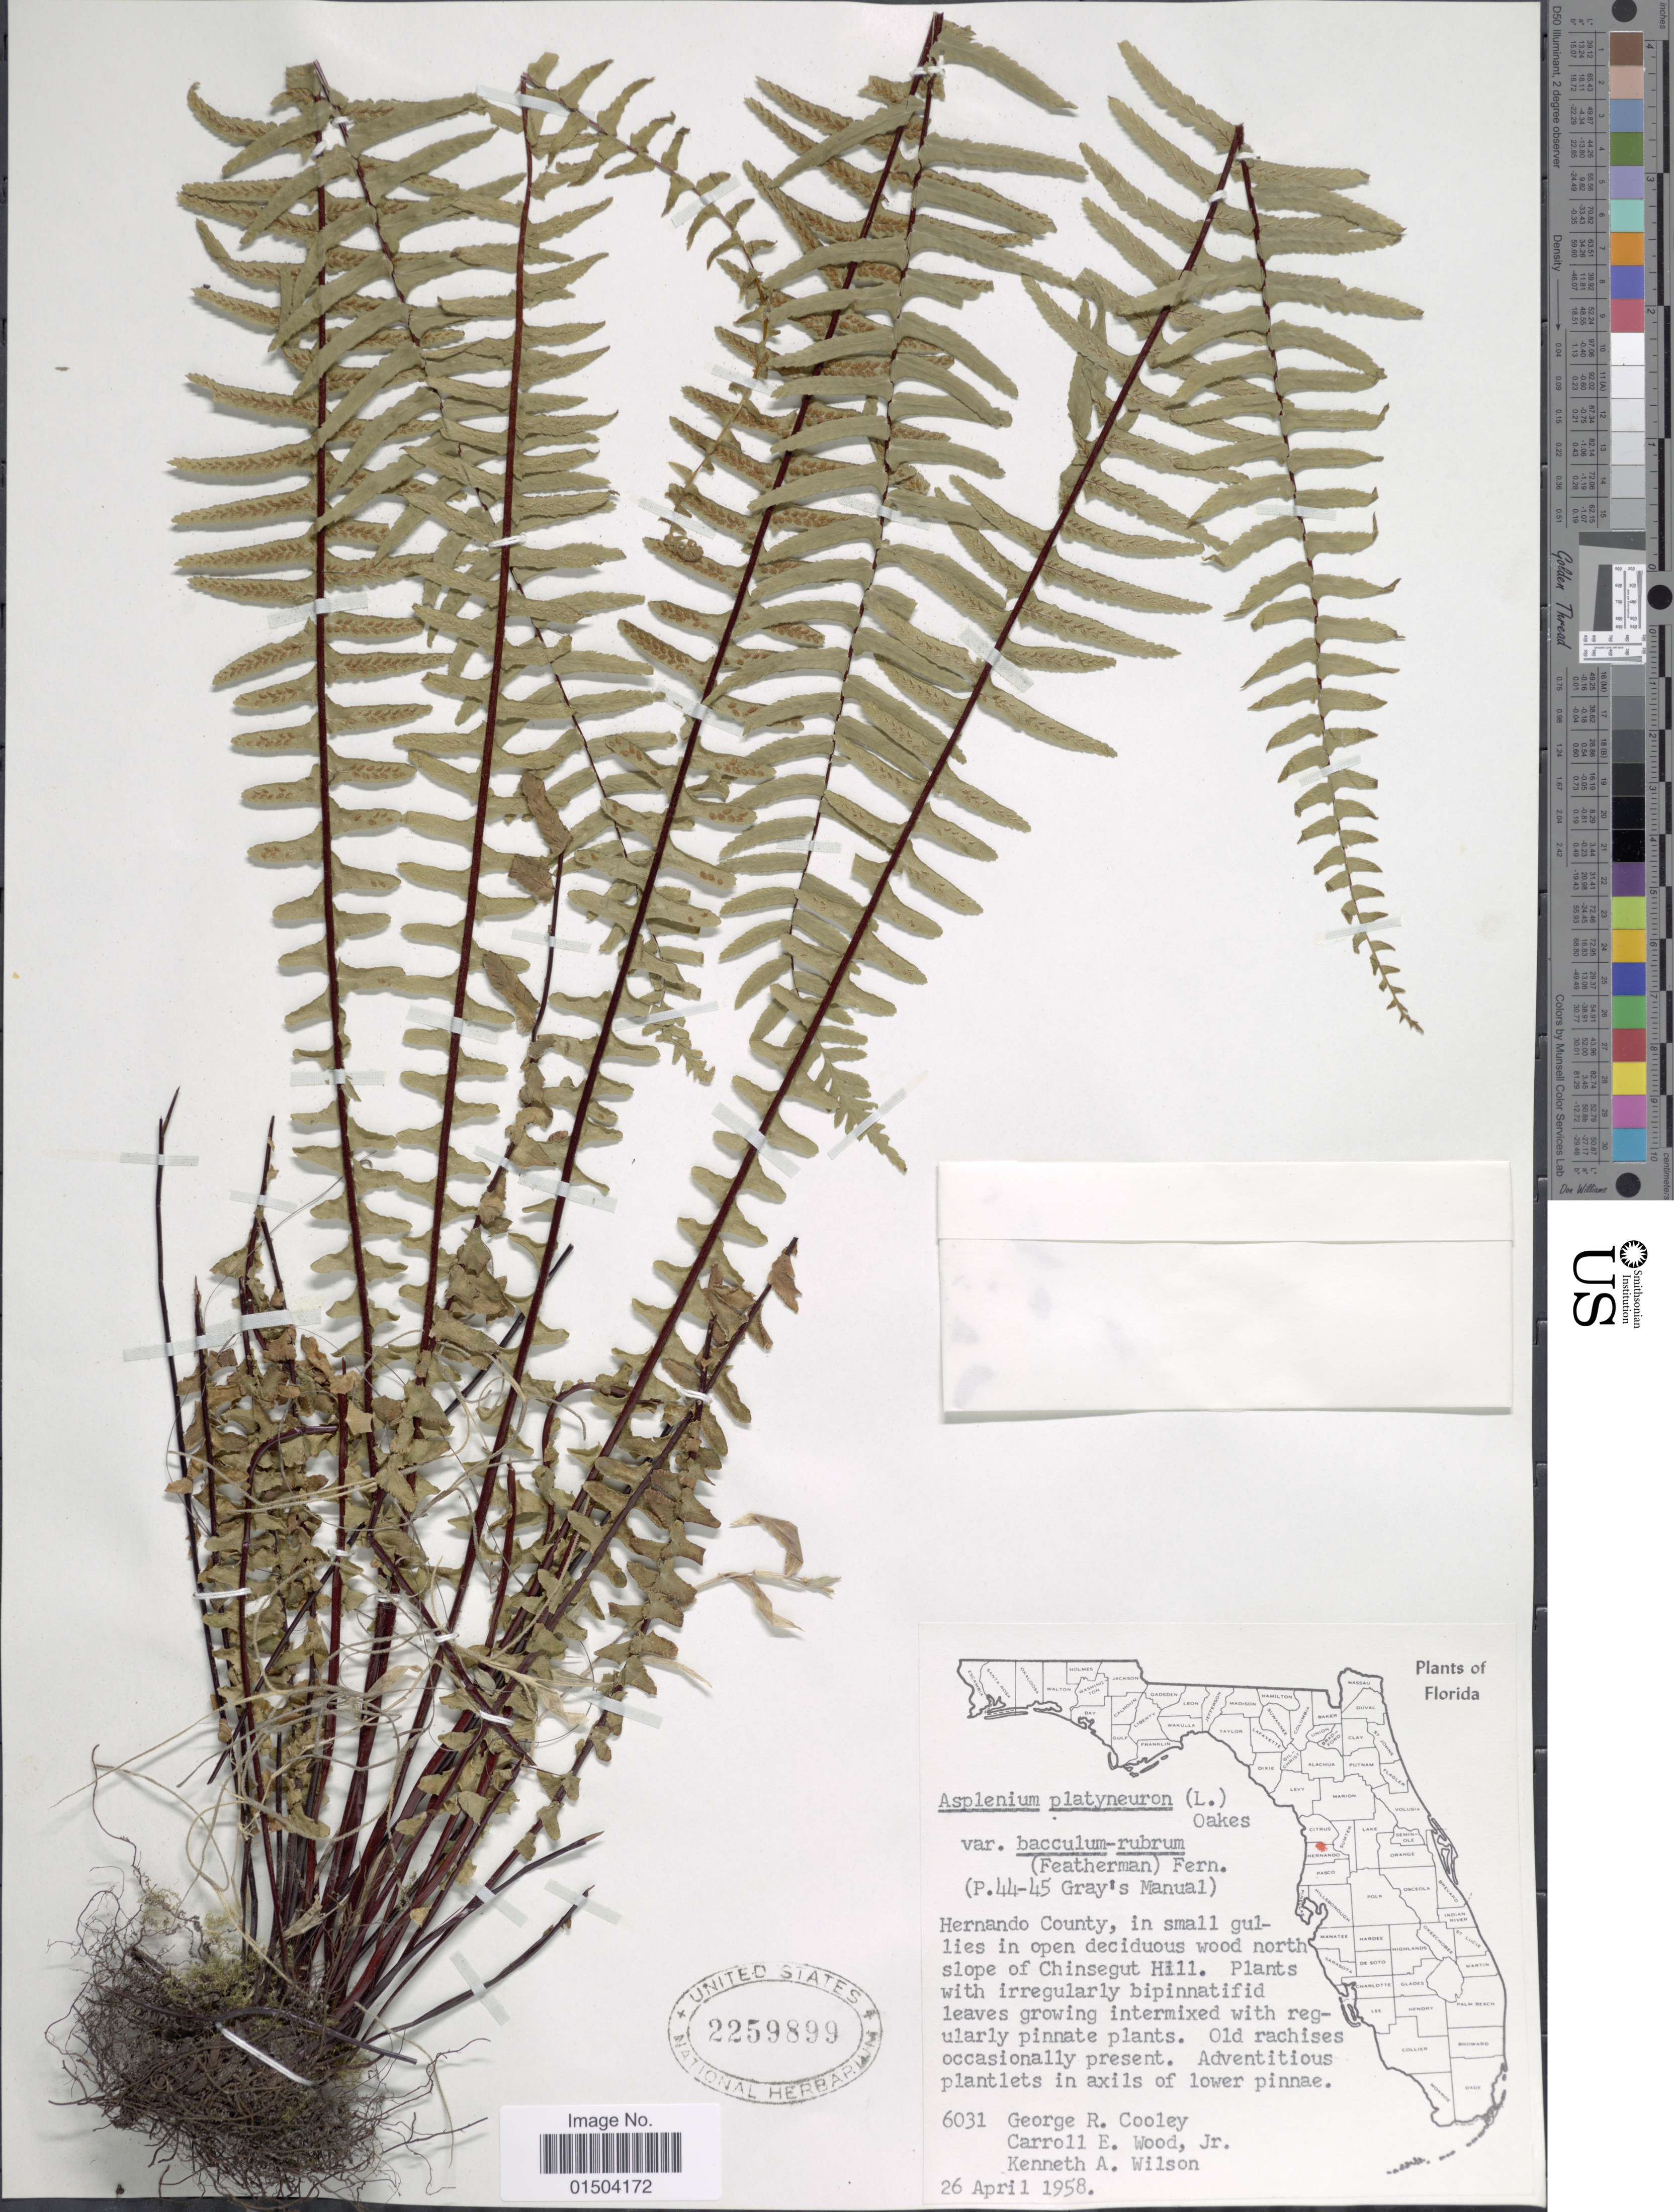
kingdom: Plantae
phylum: Tracheophyta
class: Polypodiopsida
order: Polypodiales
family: Aspleniaceae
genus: Asplenium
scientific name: Asplenium platyneuron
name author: (L.) Britton, Stearns & Poggenb.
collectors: G. R. Cooley, C. Wood & K. A. Wilson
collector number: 6031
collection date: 1958-04-26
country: United States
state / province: Florida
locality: Hernando County, in small gullies in open deciduous wood north slope of Chinsegut Hill.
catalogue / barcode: US 2259899